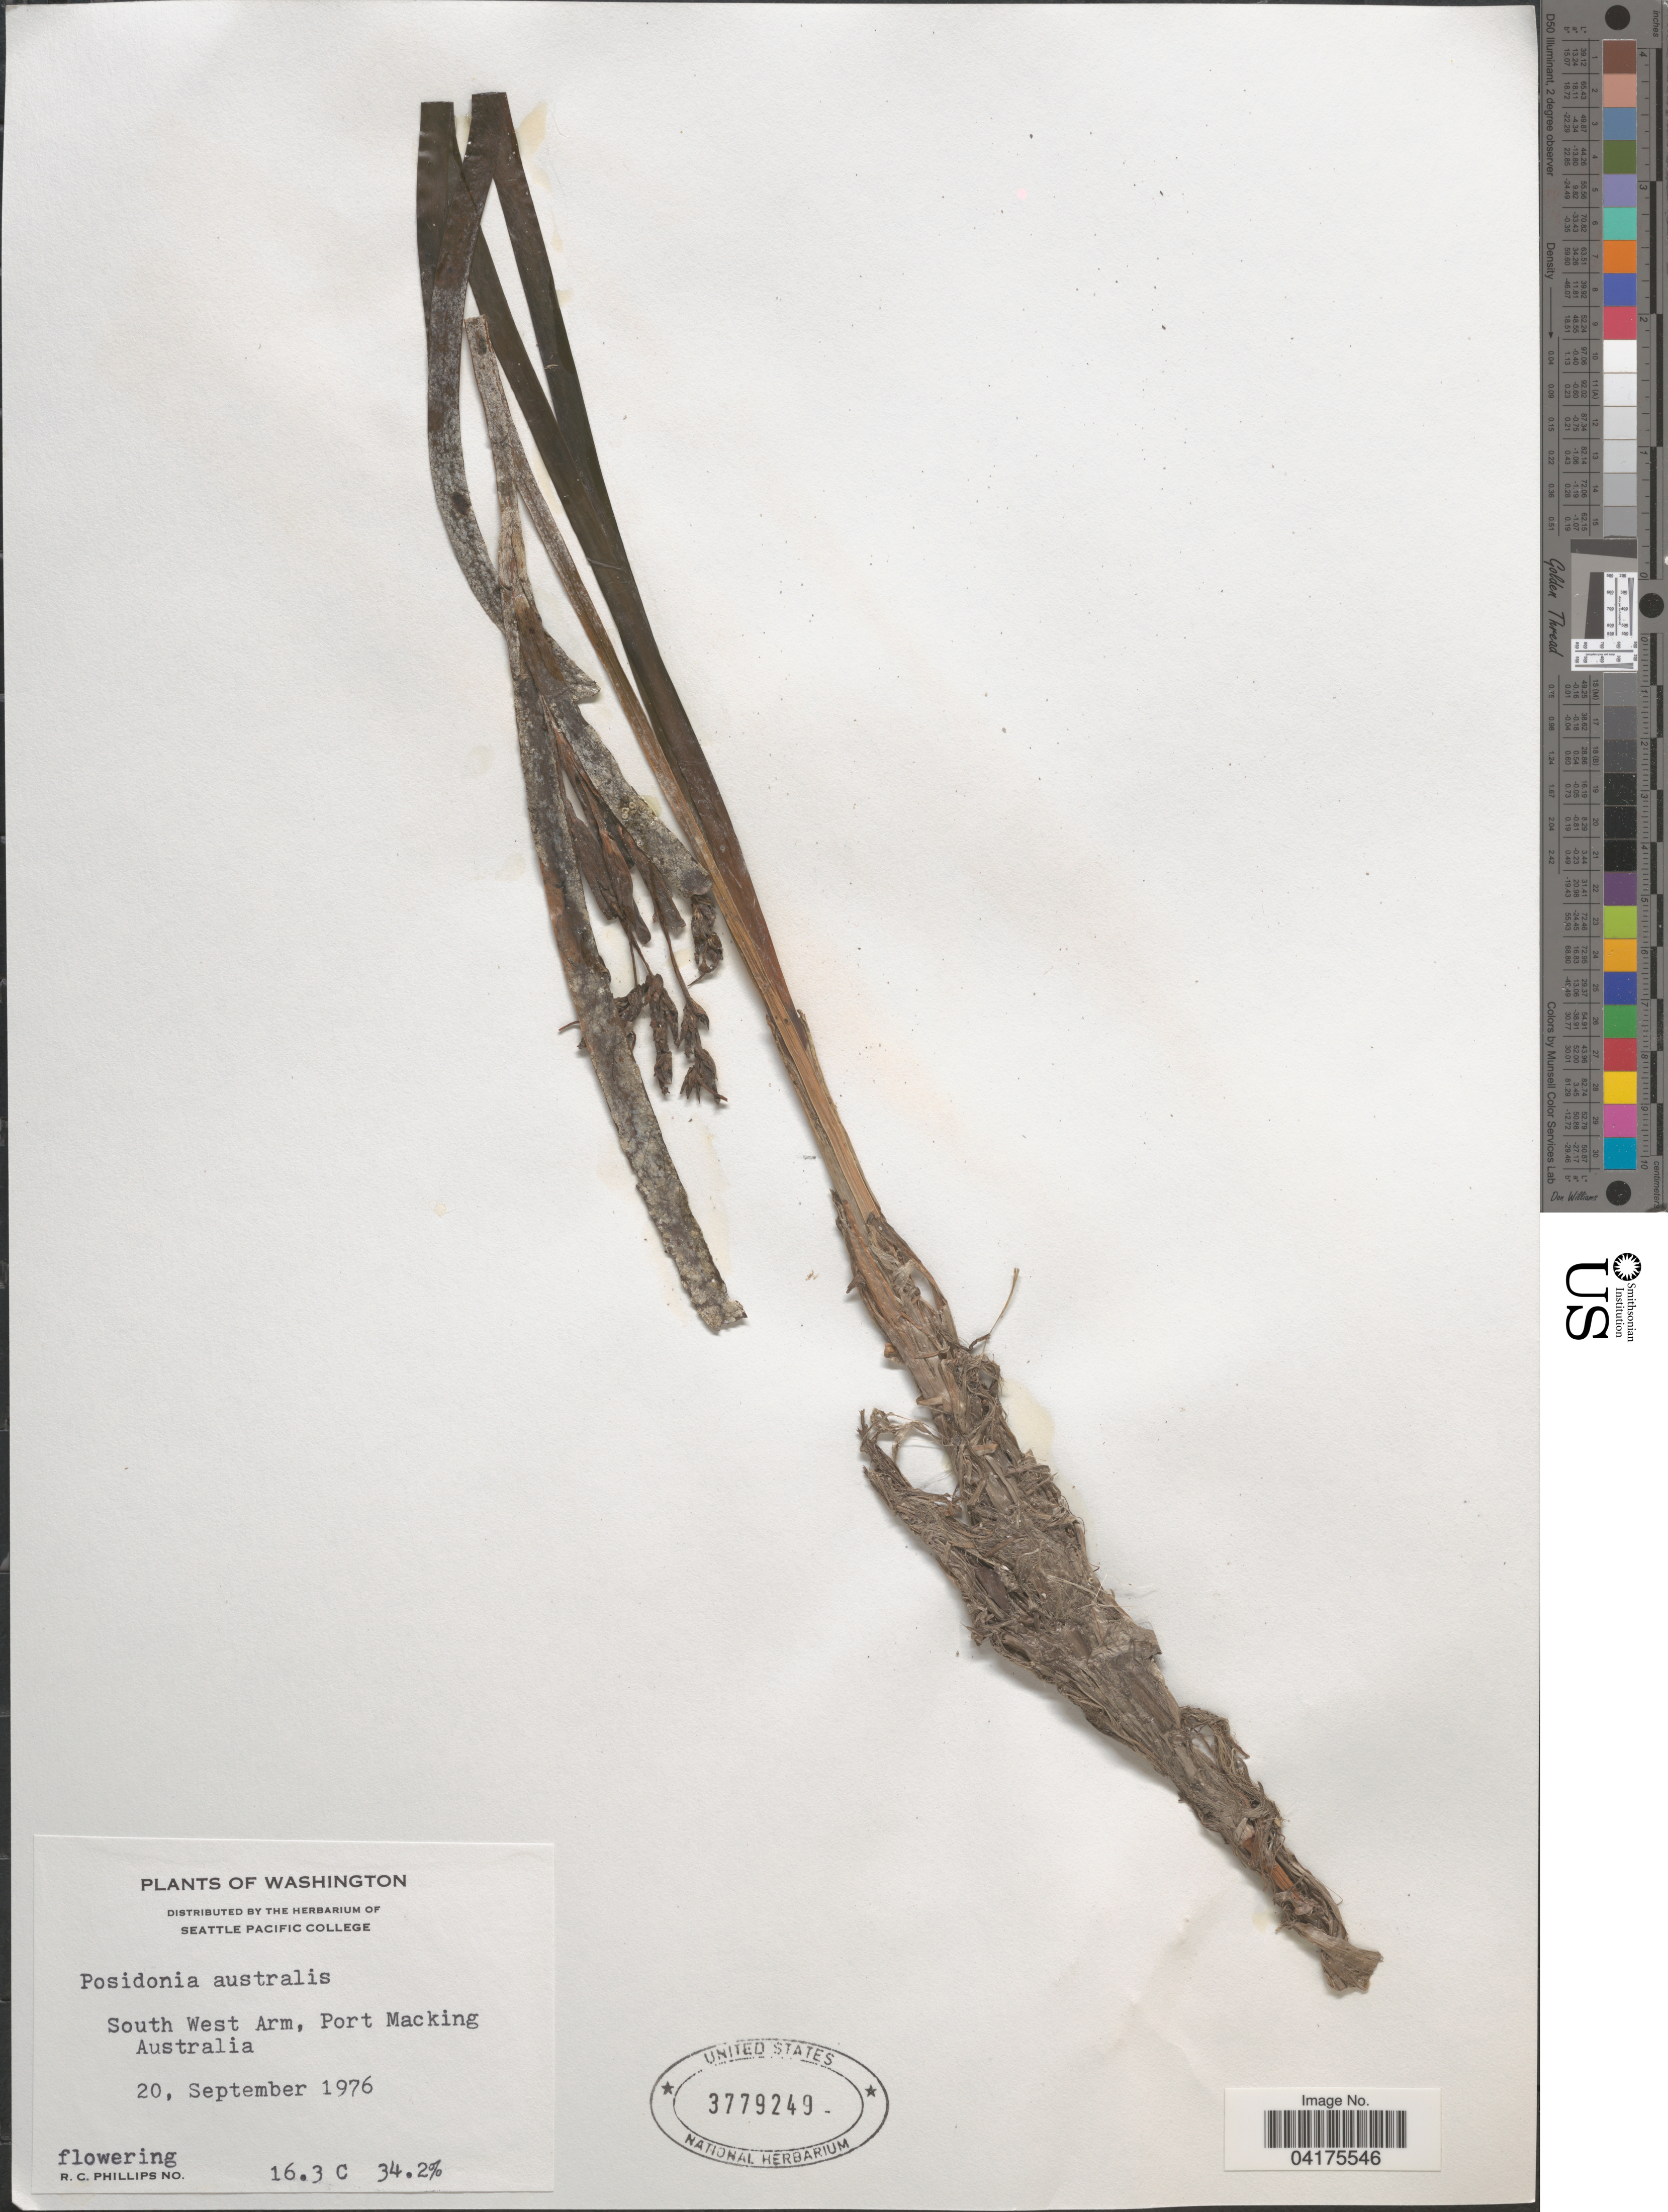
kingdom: Plantae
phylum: Tracheophyta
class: Liliopsida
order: Alismatales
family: Posidoniaceae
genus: Posidonia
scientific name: Posidonia australis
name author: Hook. f.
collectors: R. C. Phillips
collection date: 1976-09-20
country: Australia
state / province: New South Wales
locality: South West Arm, Port Macking [= Port Hacking].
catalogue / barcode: US 3779249